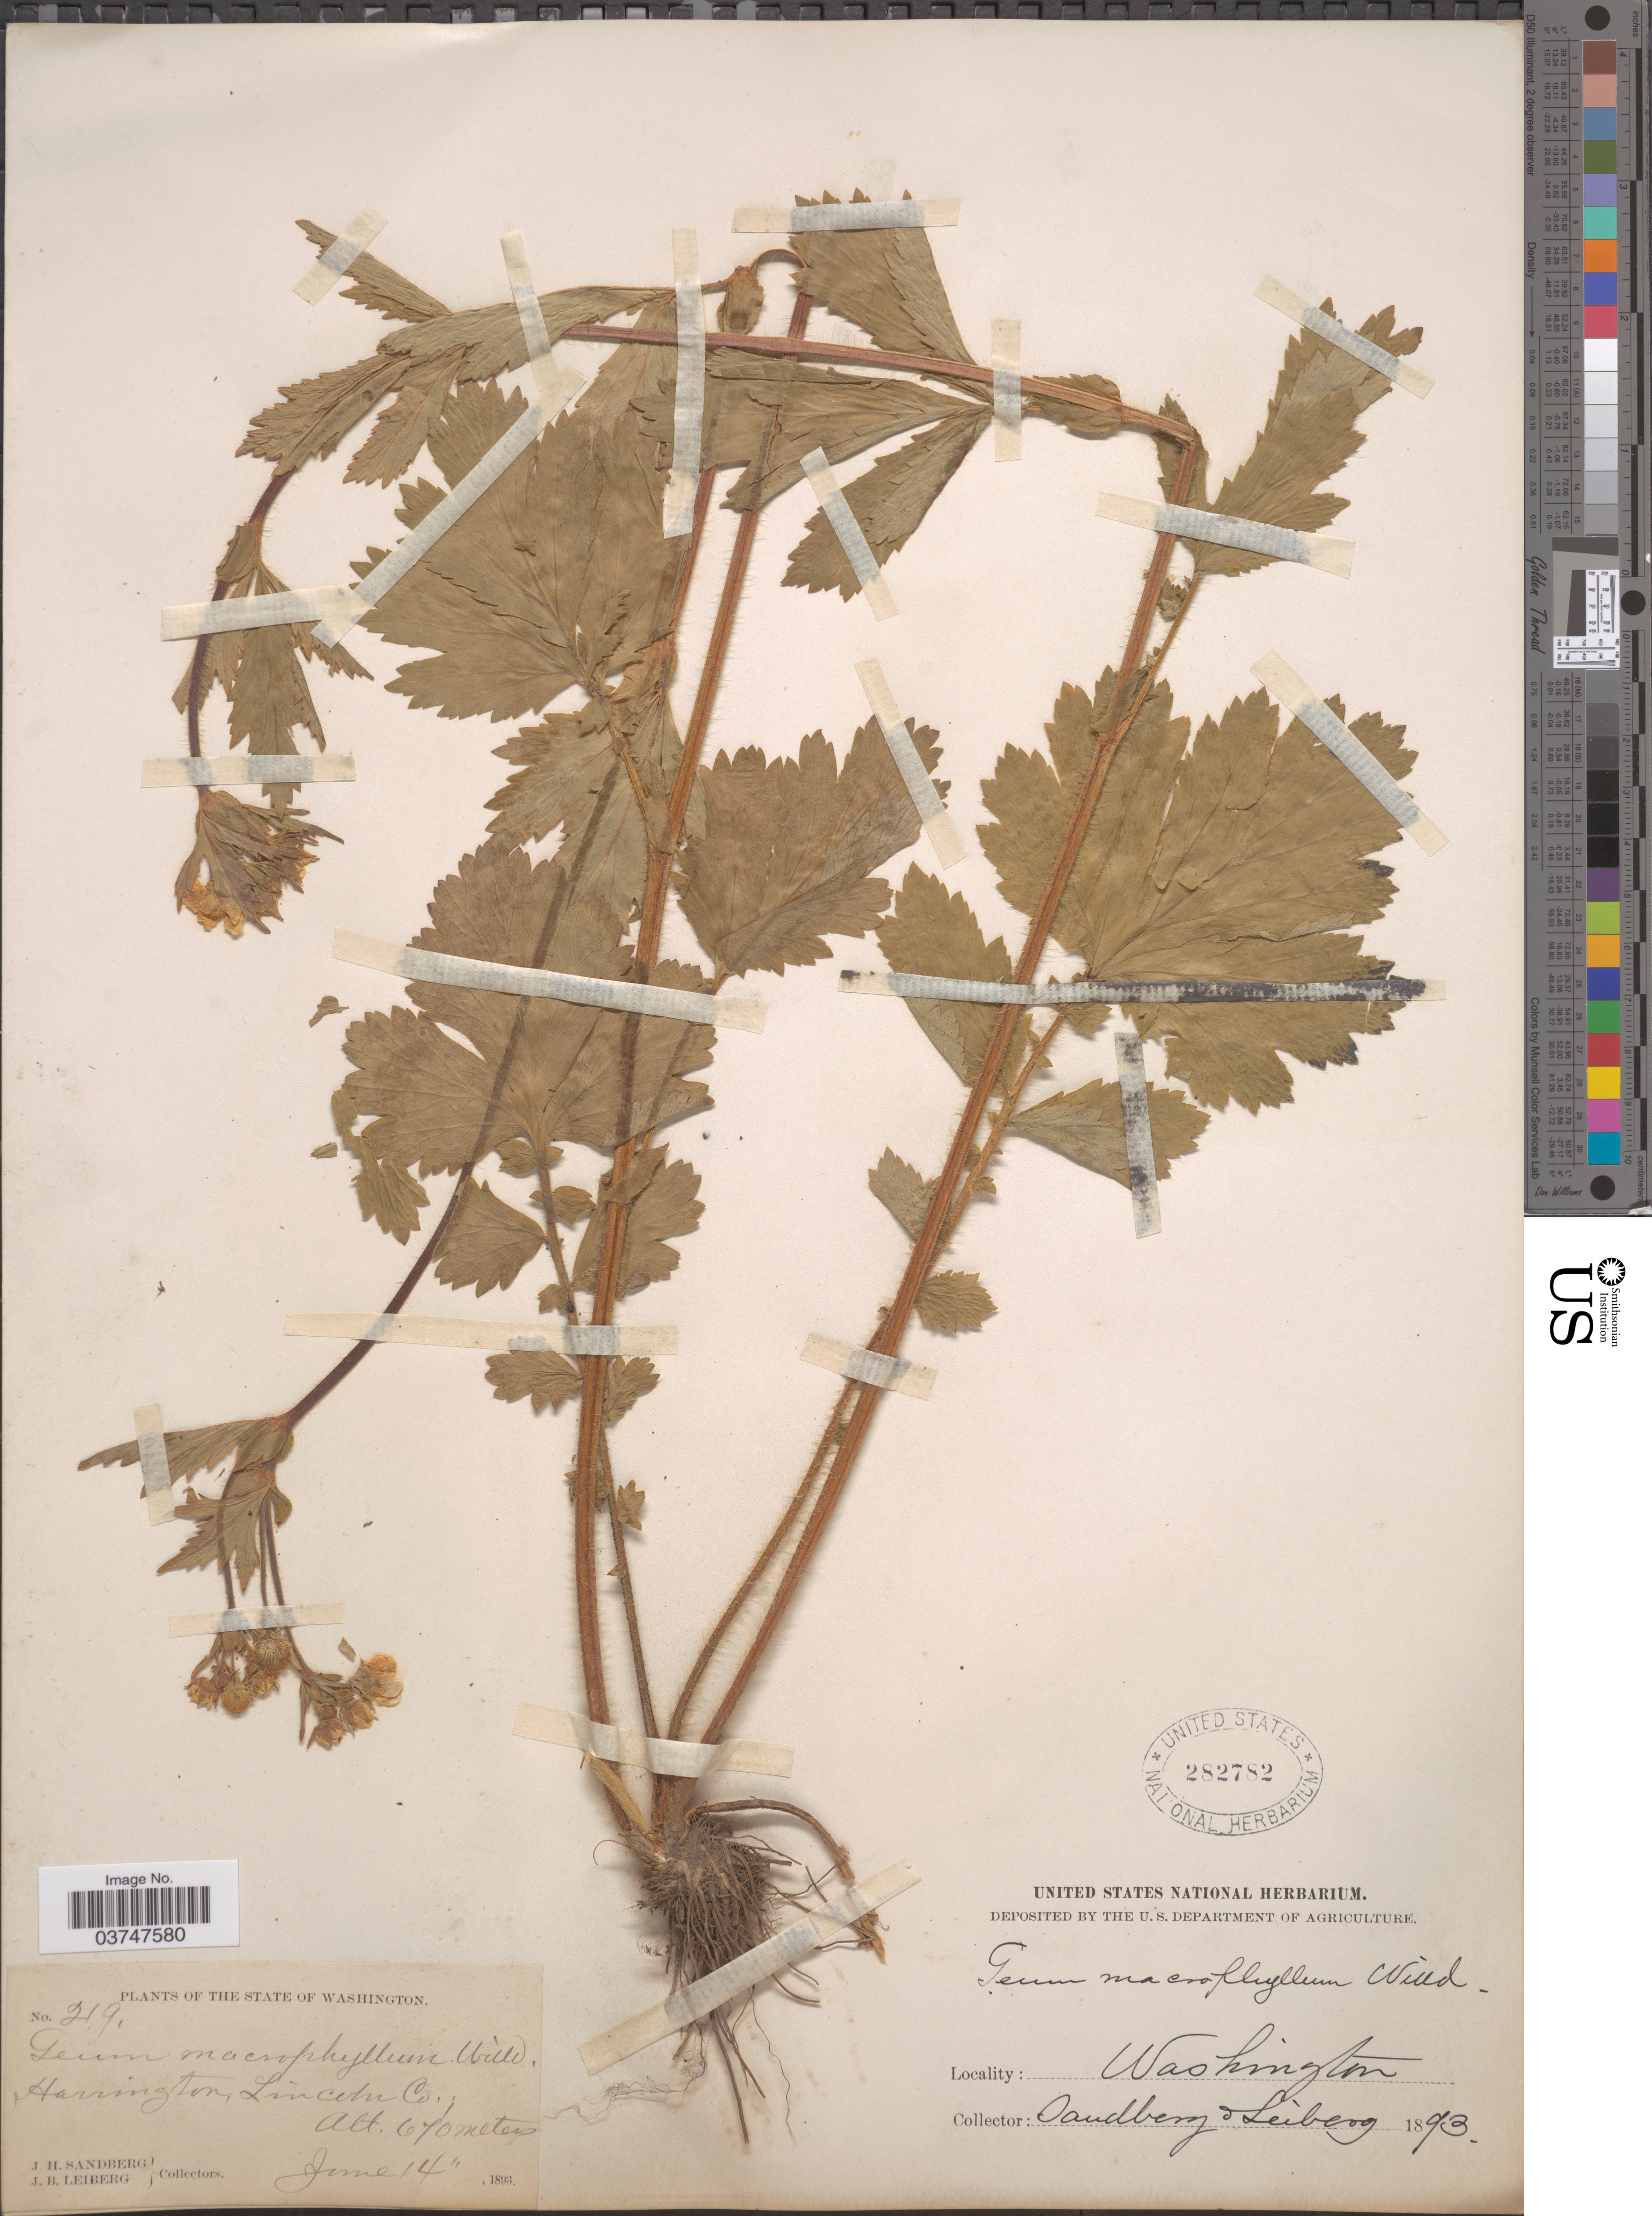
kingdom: Plantae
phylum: Tracheophyta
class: Magnoliopsida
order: Rosales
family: Rosaceae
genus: Geum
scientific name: Geum macrophyllum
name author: Willd.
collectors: J. H. Sandberg & J. B. Leiberg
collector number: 219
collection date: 1893-06-14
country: United States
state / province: Washington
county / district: Lincoln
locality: Harrington, Lincoln Co.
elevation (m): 670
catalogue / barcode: US 282782